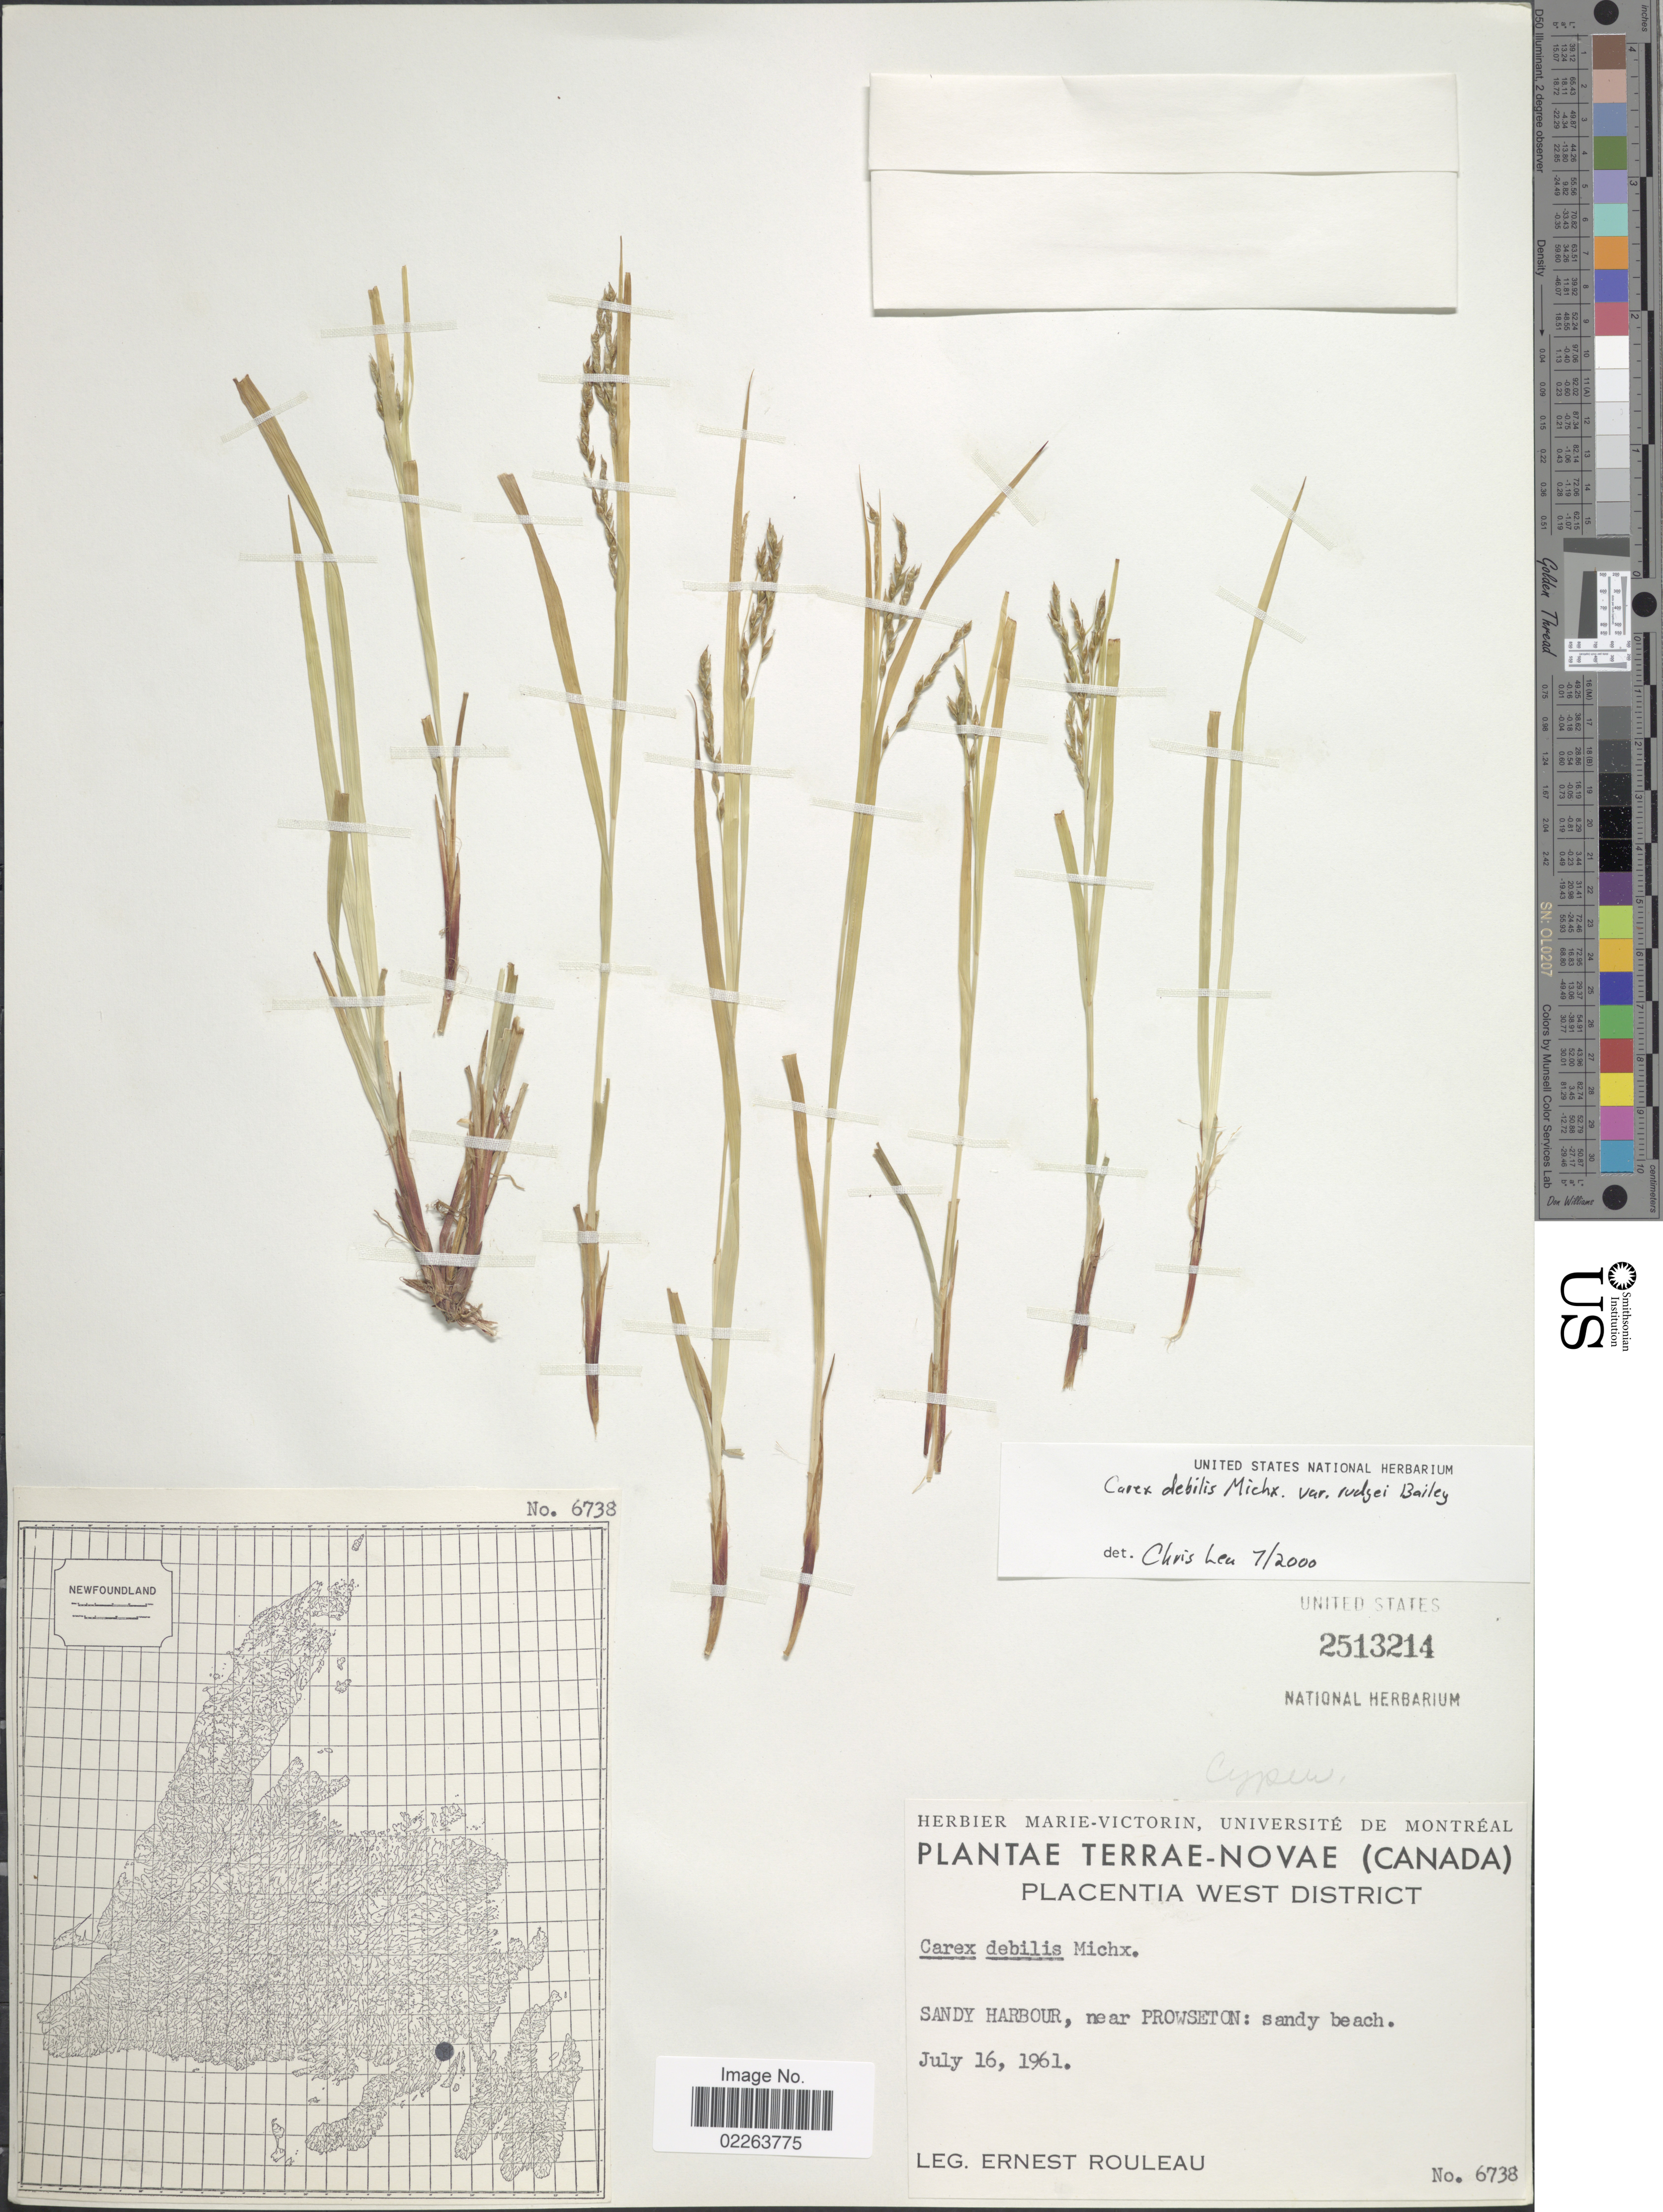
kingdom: Plantae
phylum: Tracheophyta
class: Liliopsida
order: Poales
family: Cyperaceae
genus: Carex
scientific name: Carex flexuosa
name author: Muhl. ex Willd.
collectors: J. Rouleau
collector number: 6738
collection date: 1961-07-16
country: Canada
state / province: Newfoundland and Labrador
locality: Terrae-Novae. Placentia West District, Sandy Harbour, near Prowseton.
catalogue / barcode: US 2513214